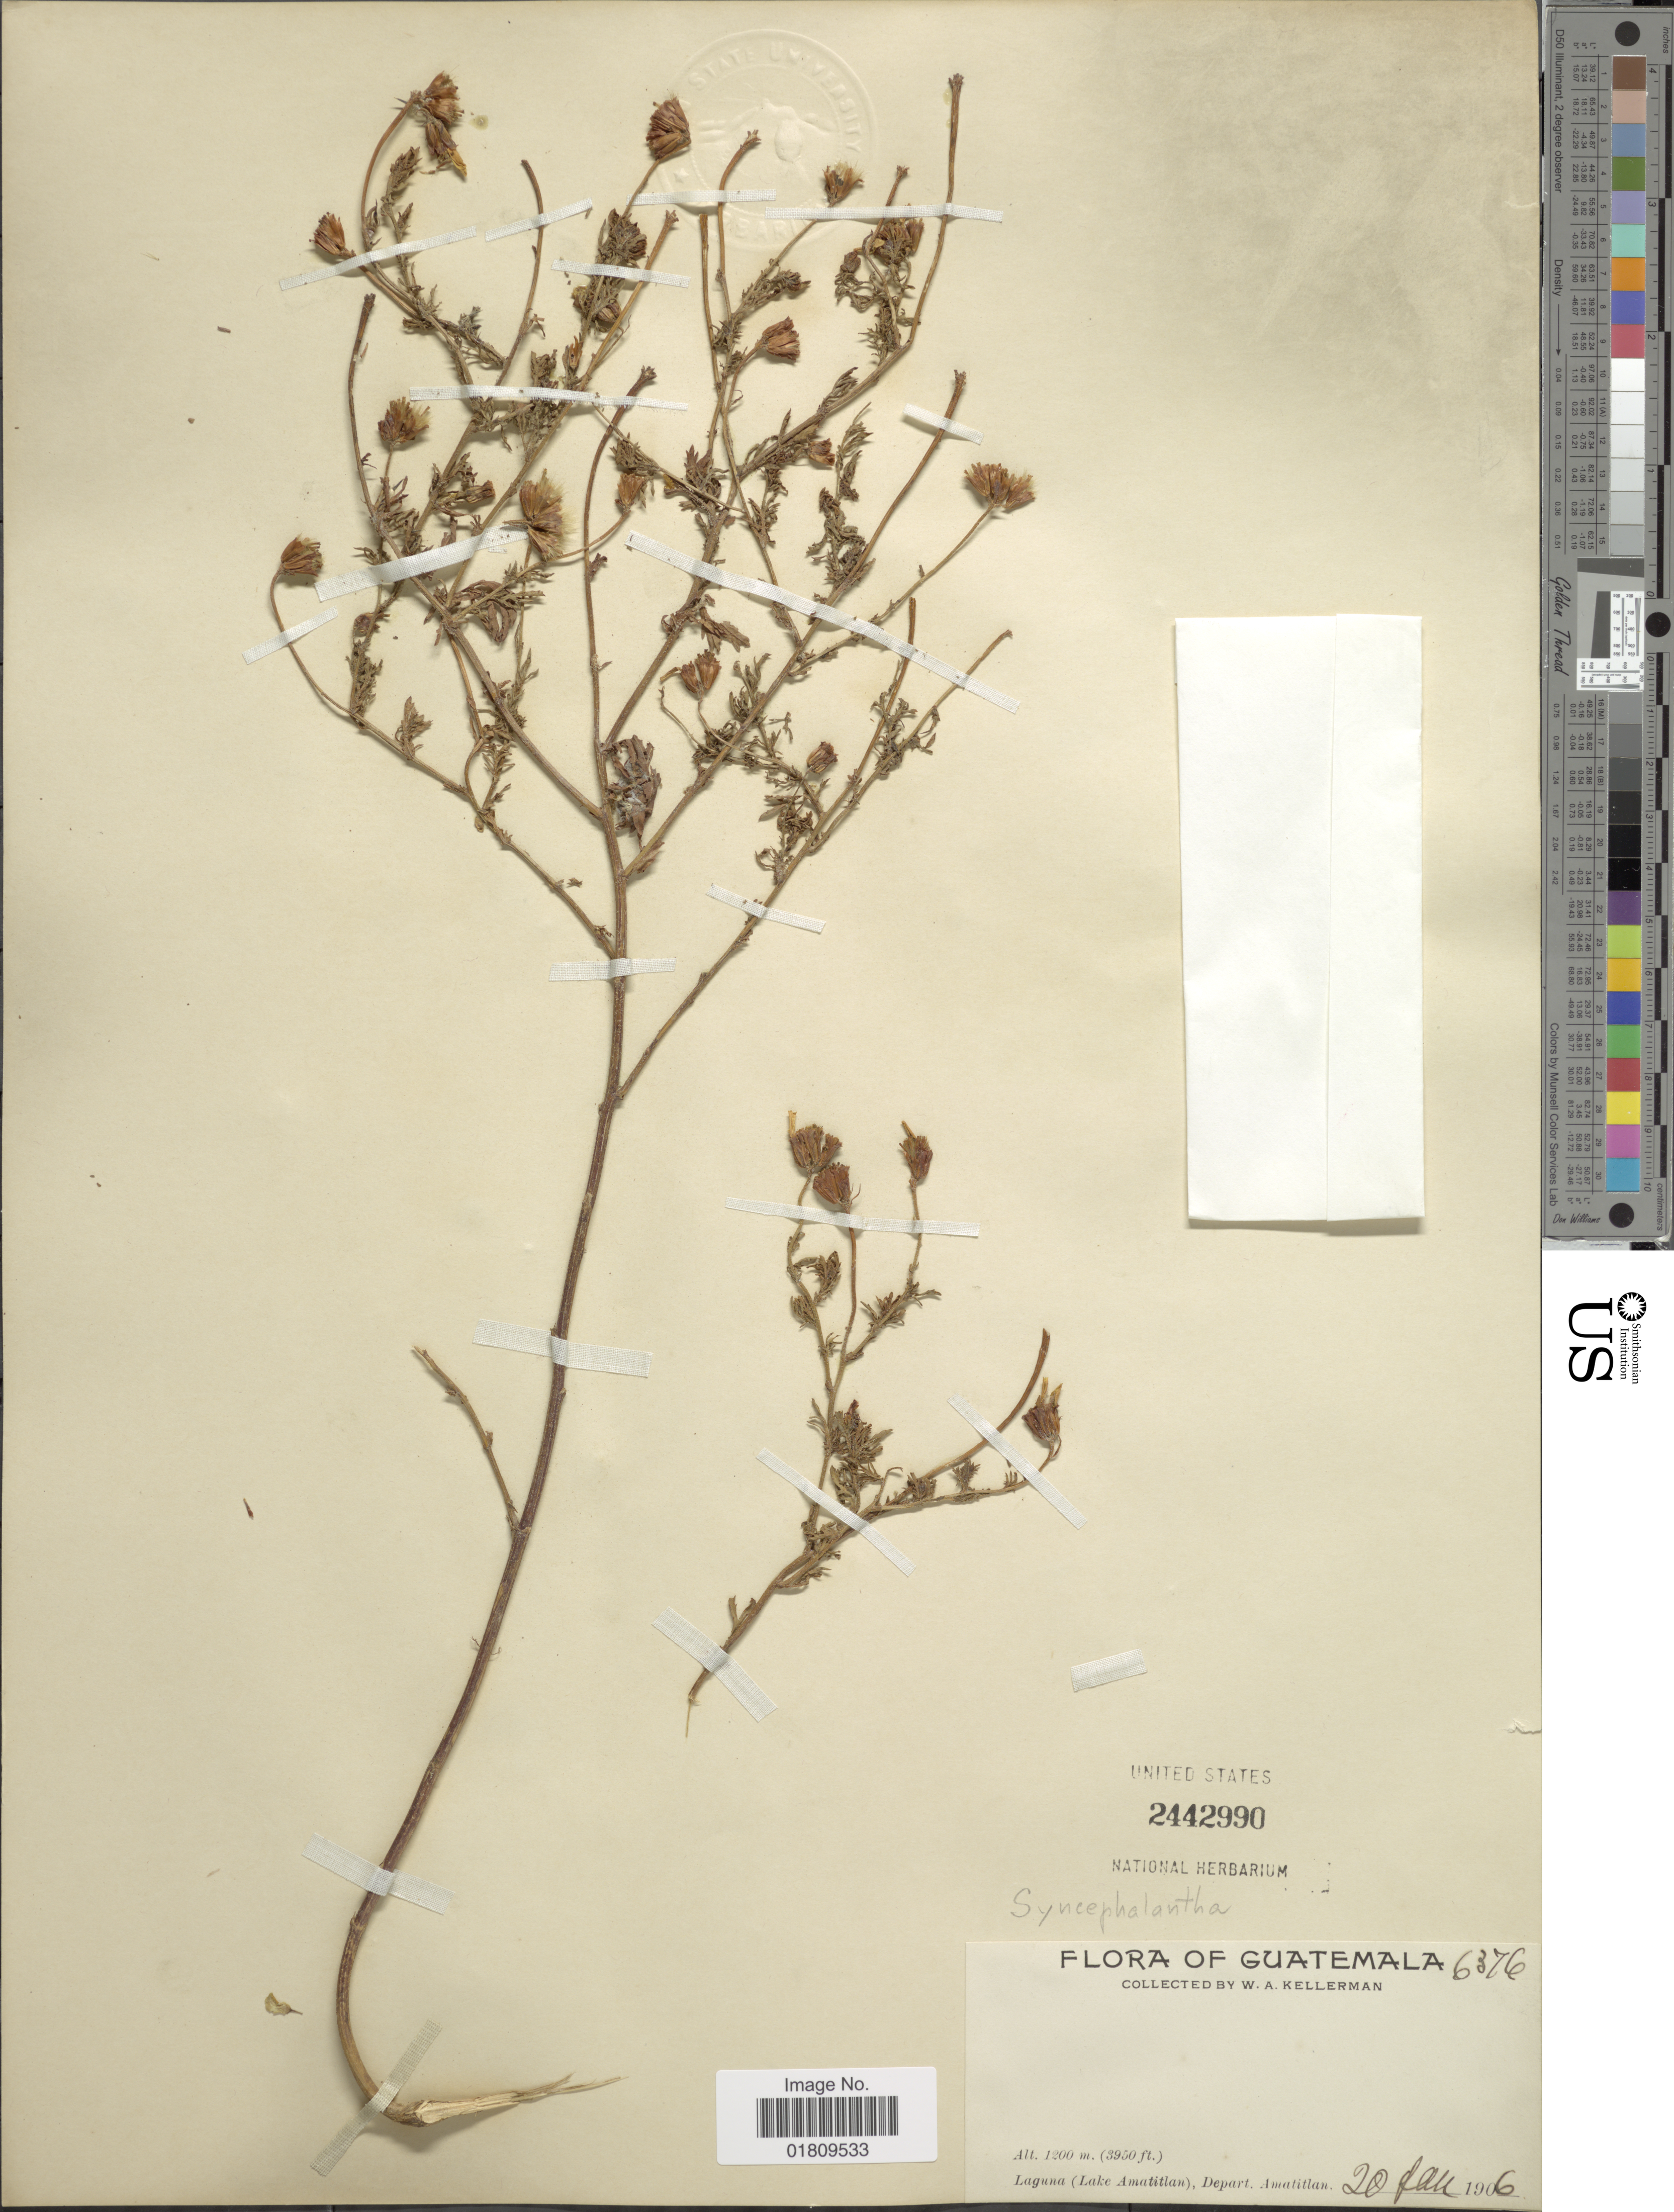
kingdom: Plantae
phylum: Tracheophyta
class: Magnoliopsida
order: Asterales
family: Asteraceae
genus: Dyssodia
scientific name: Dyssodia decipiens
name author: (Bartl.) M.C. Johnst. ex M.C. Johnst. & B.L. Turner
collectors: W. Kellerman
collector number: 6376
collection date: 1906-01-20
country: Guatemala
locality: Laguna, Depart. Amatitlan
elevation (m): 1204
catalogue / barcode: US 2442990